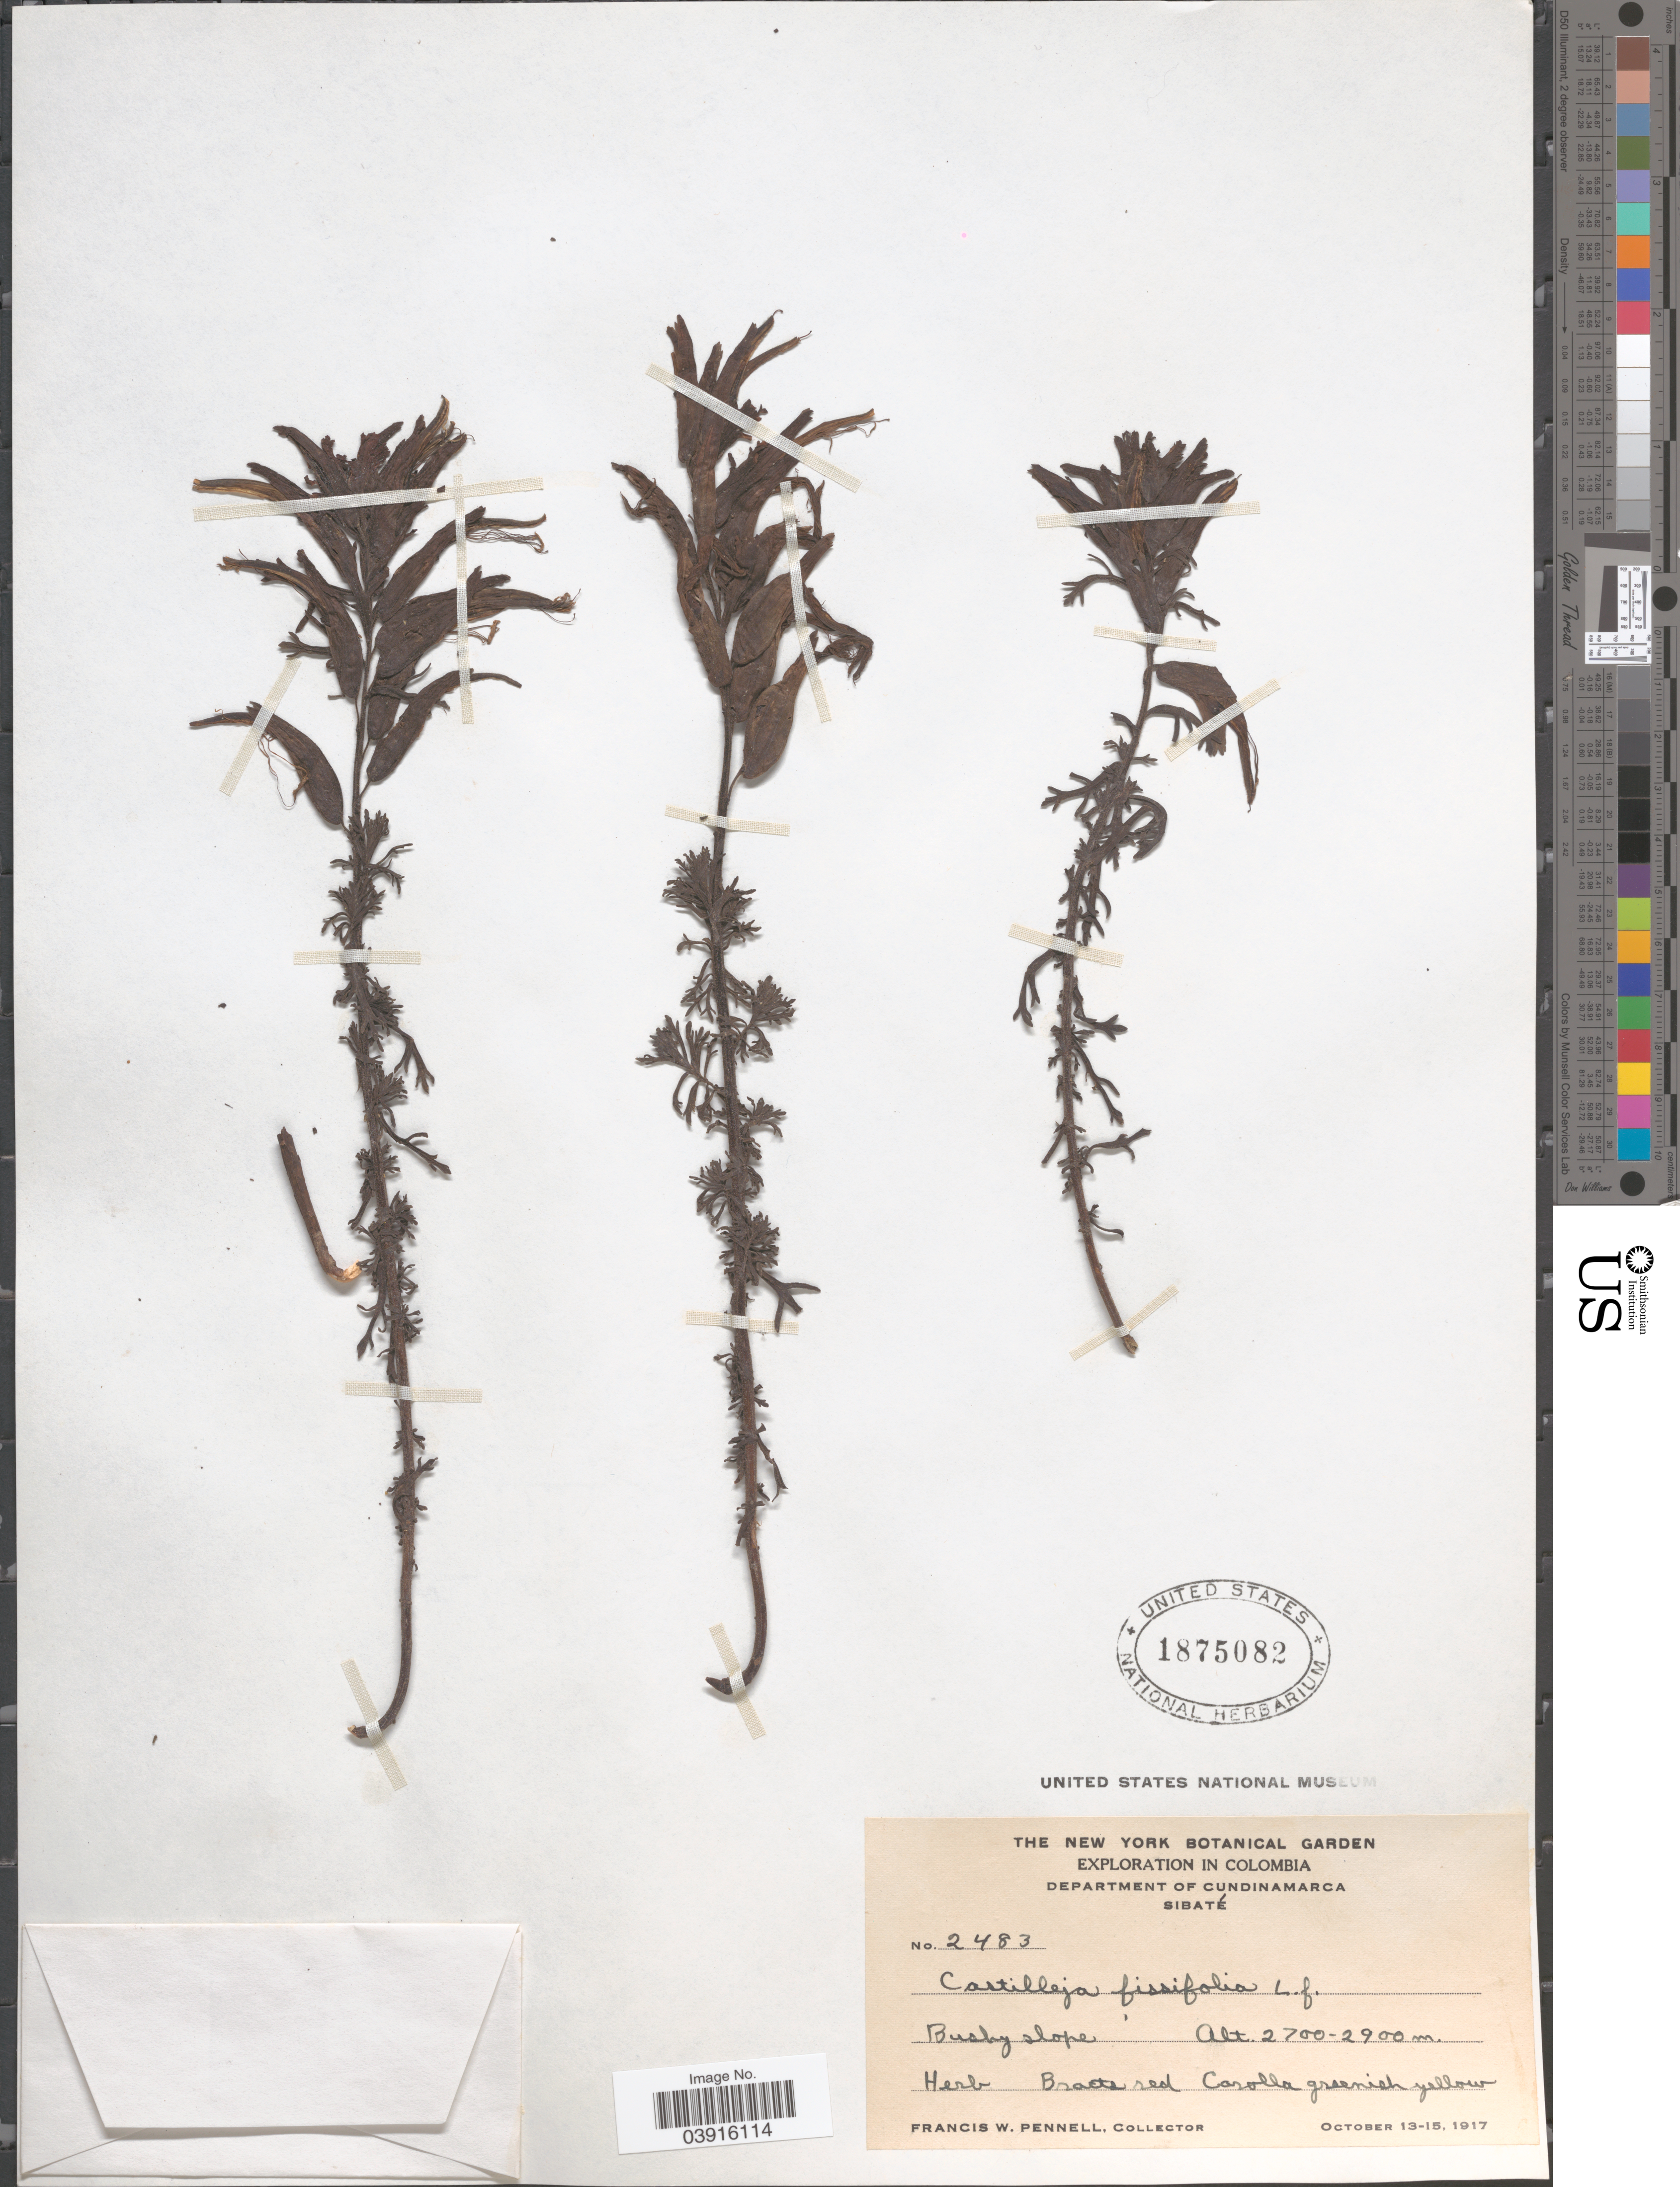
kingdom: Plantae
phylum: Tracheophyta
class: Magnoliopsida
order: Lamiales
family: Orobanchaceae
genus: Castilleja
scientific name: Castilleja fissifolia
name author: L. f.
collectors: F. W. Pennell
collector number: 2483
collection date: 1917-10-13/1917-10-15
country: Colombia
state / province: Cundinamarca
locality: Department of Cundinamarca. Sibaté.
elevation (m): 2700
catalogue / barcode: US 1875082